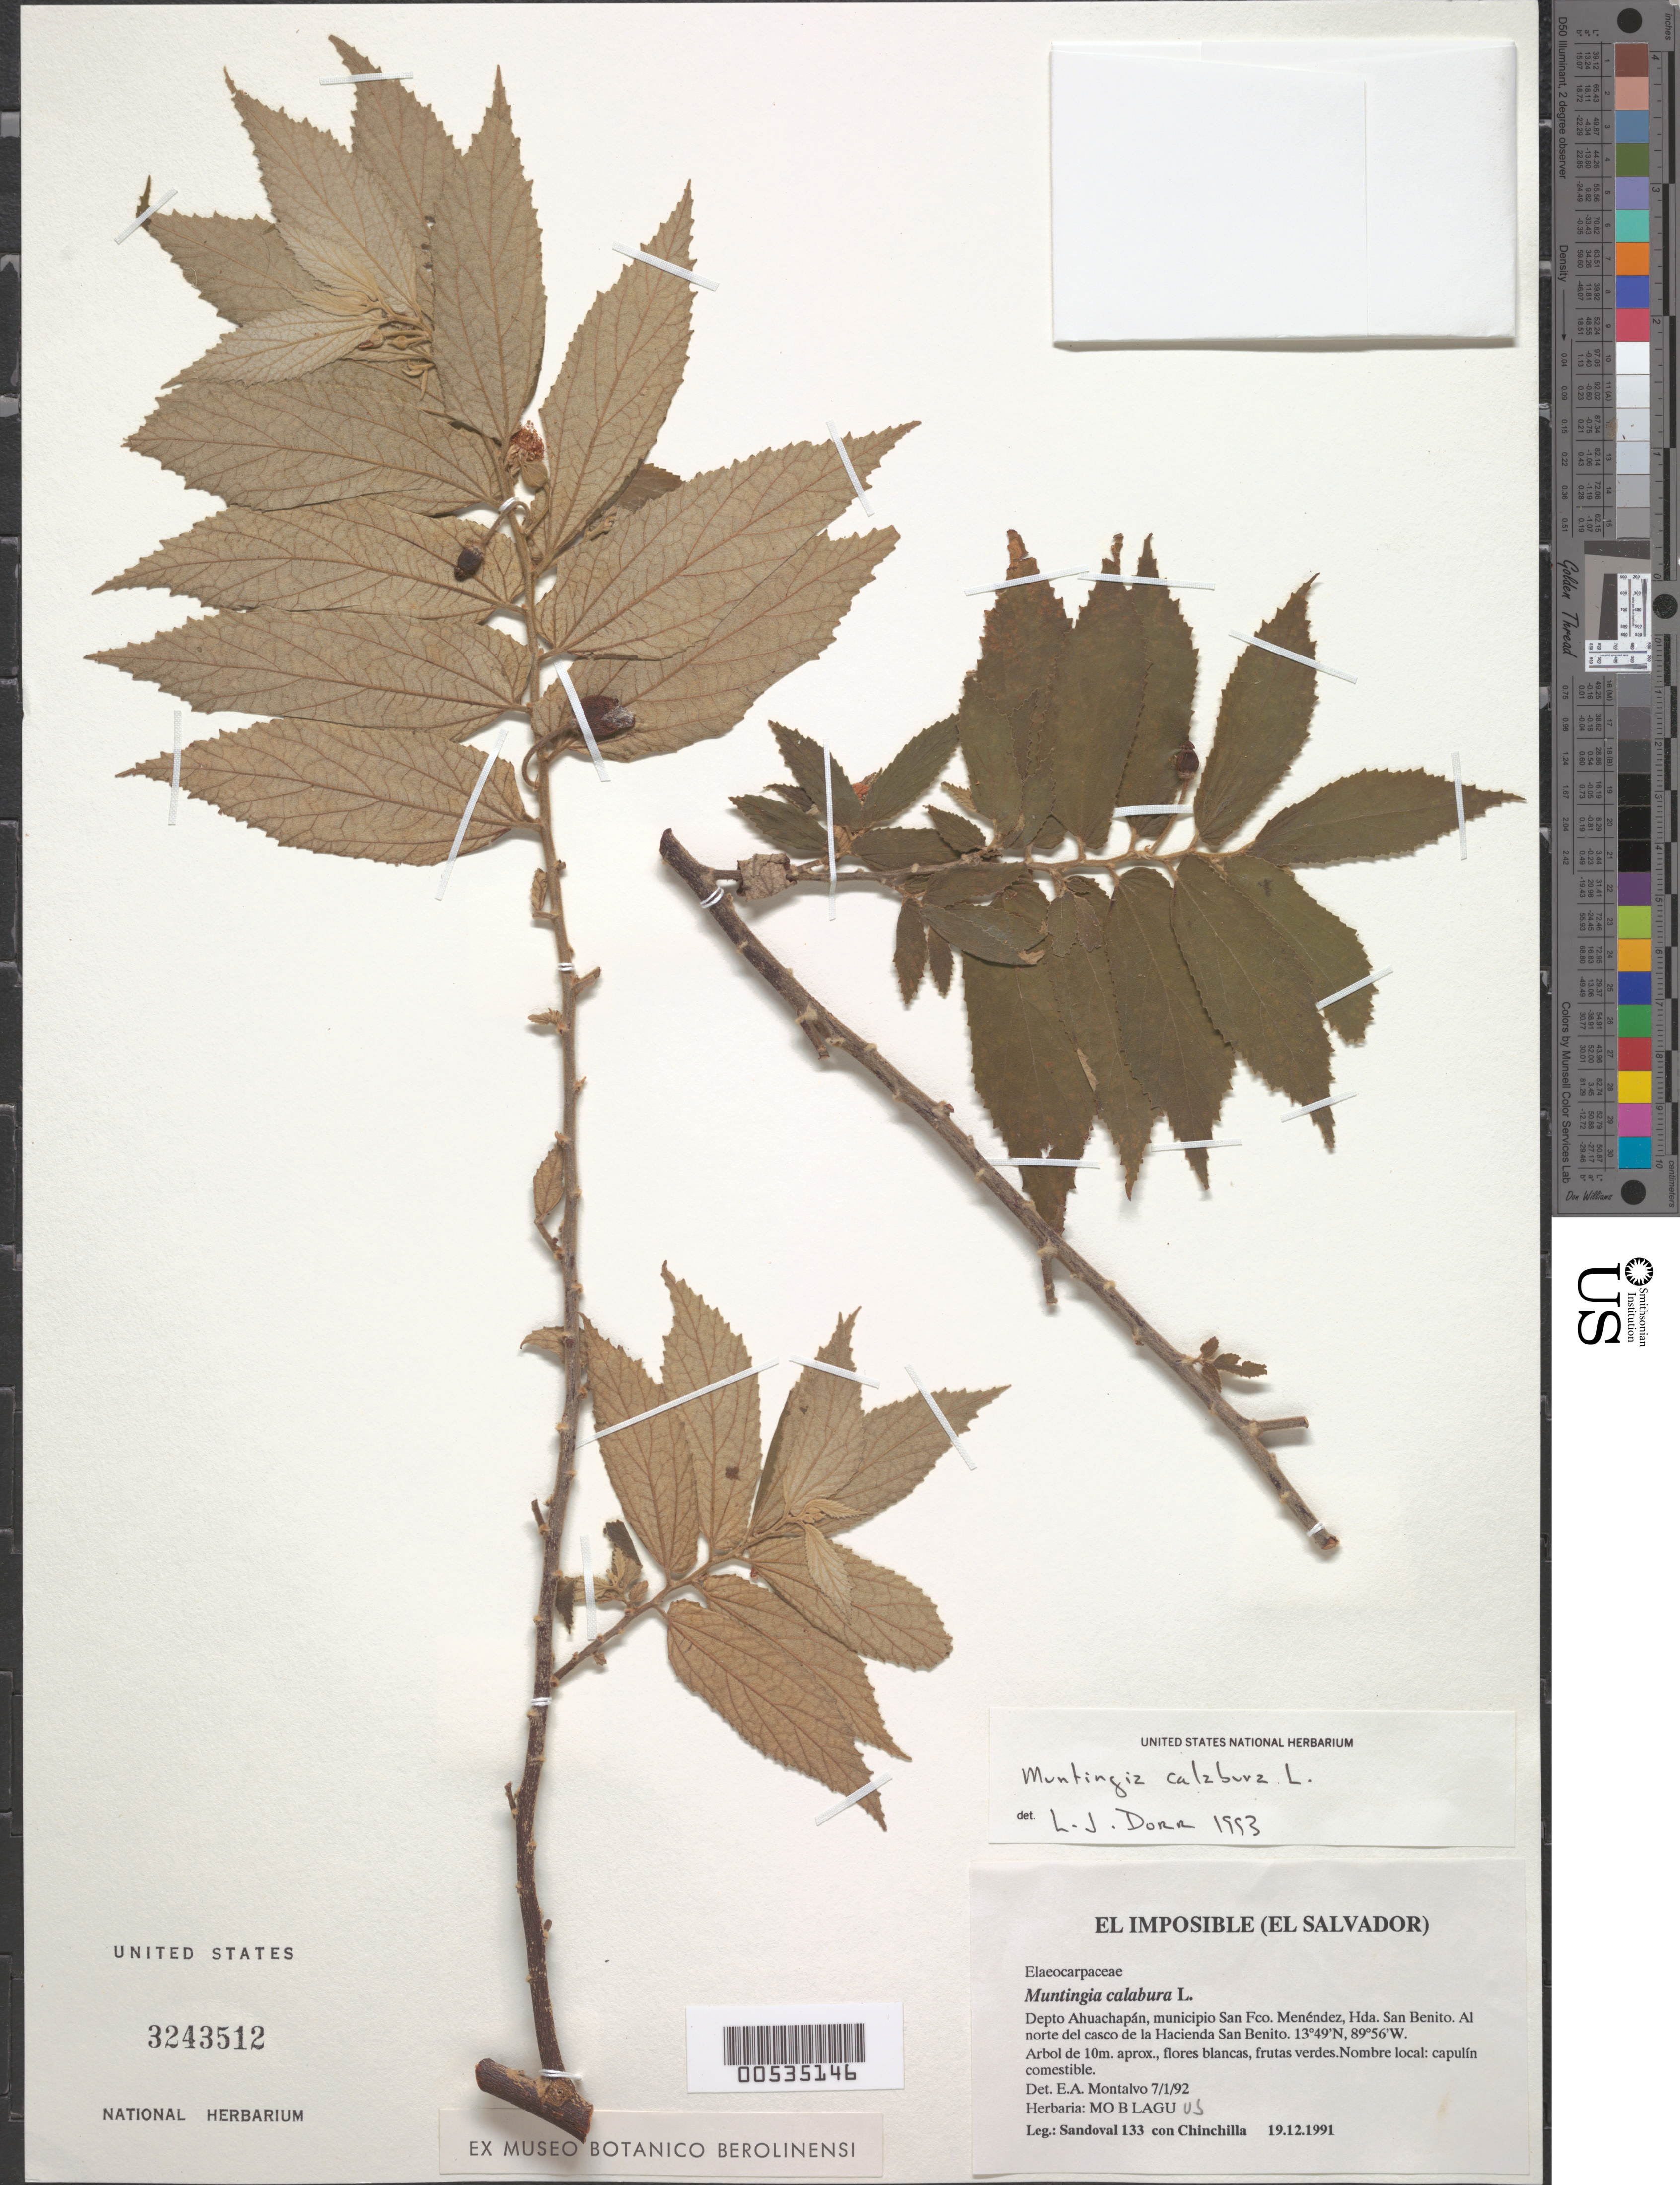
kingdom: Plantae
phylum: Tracheophyta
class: Magnoliopsida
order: Malvales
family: Muntingiaceae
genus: Muntingia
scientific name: Muntingia calabura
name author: L.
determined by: Montalvo, E. A.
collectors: E. Sandoval & F. Chinchilla P.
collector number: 133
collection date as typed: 19 Dec 1991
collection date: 1991-12-19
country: El Salvador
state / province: Ahuachapán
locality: Municipio de San Francisco Menéndez, Hda. san Benito. Al N del casco de la Hacienda San Benito. [San Francisco Menéndez is an ADM3 not a distrito (ADM2).]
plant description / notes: Common name: Capulín comestible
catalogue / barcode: US 3243512